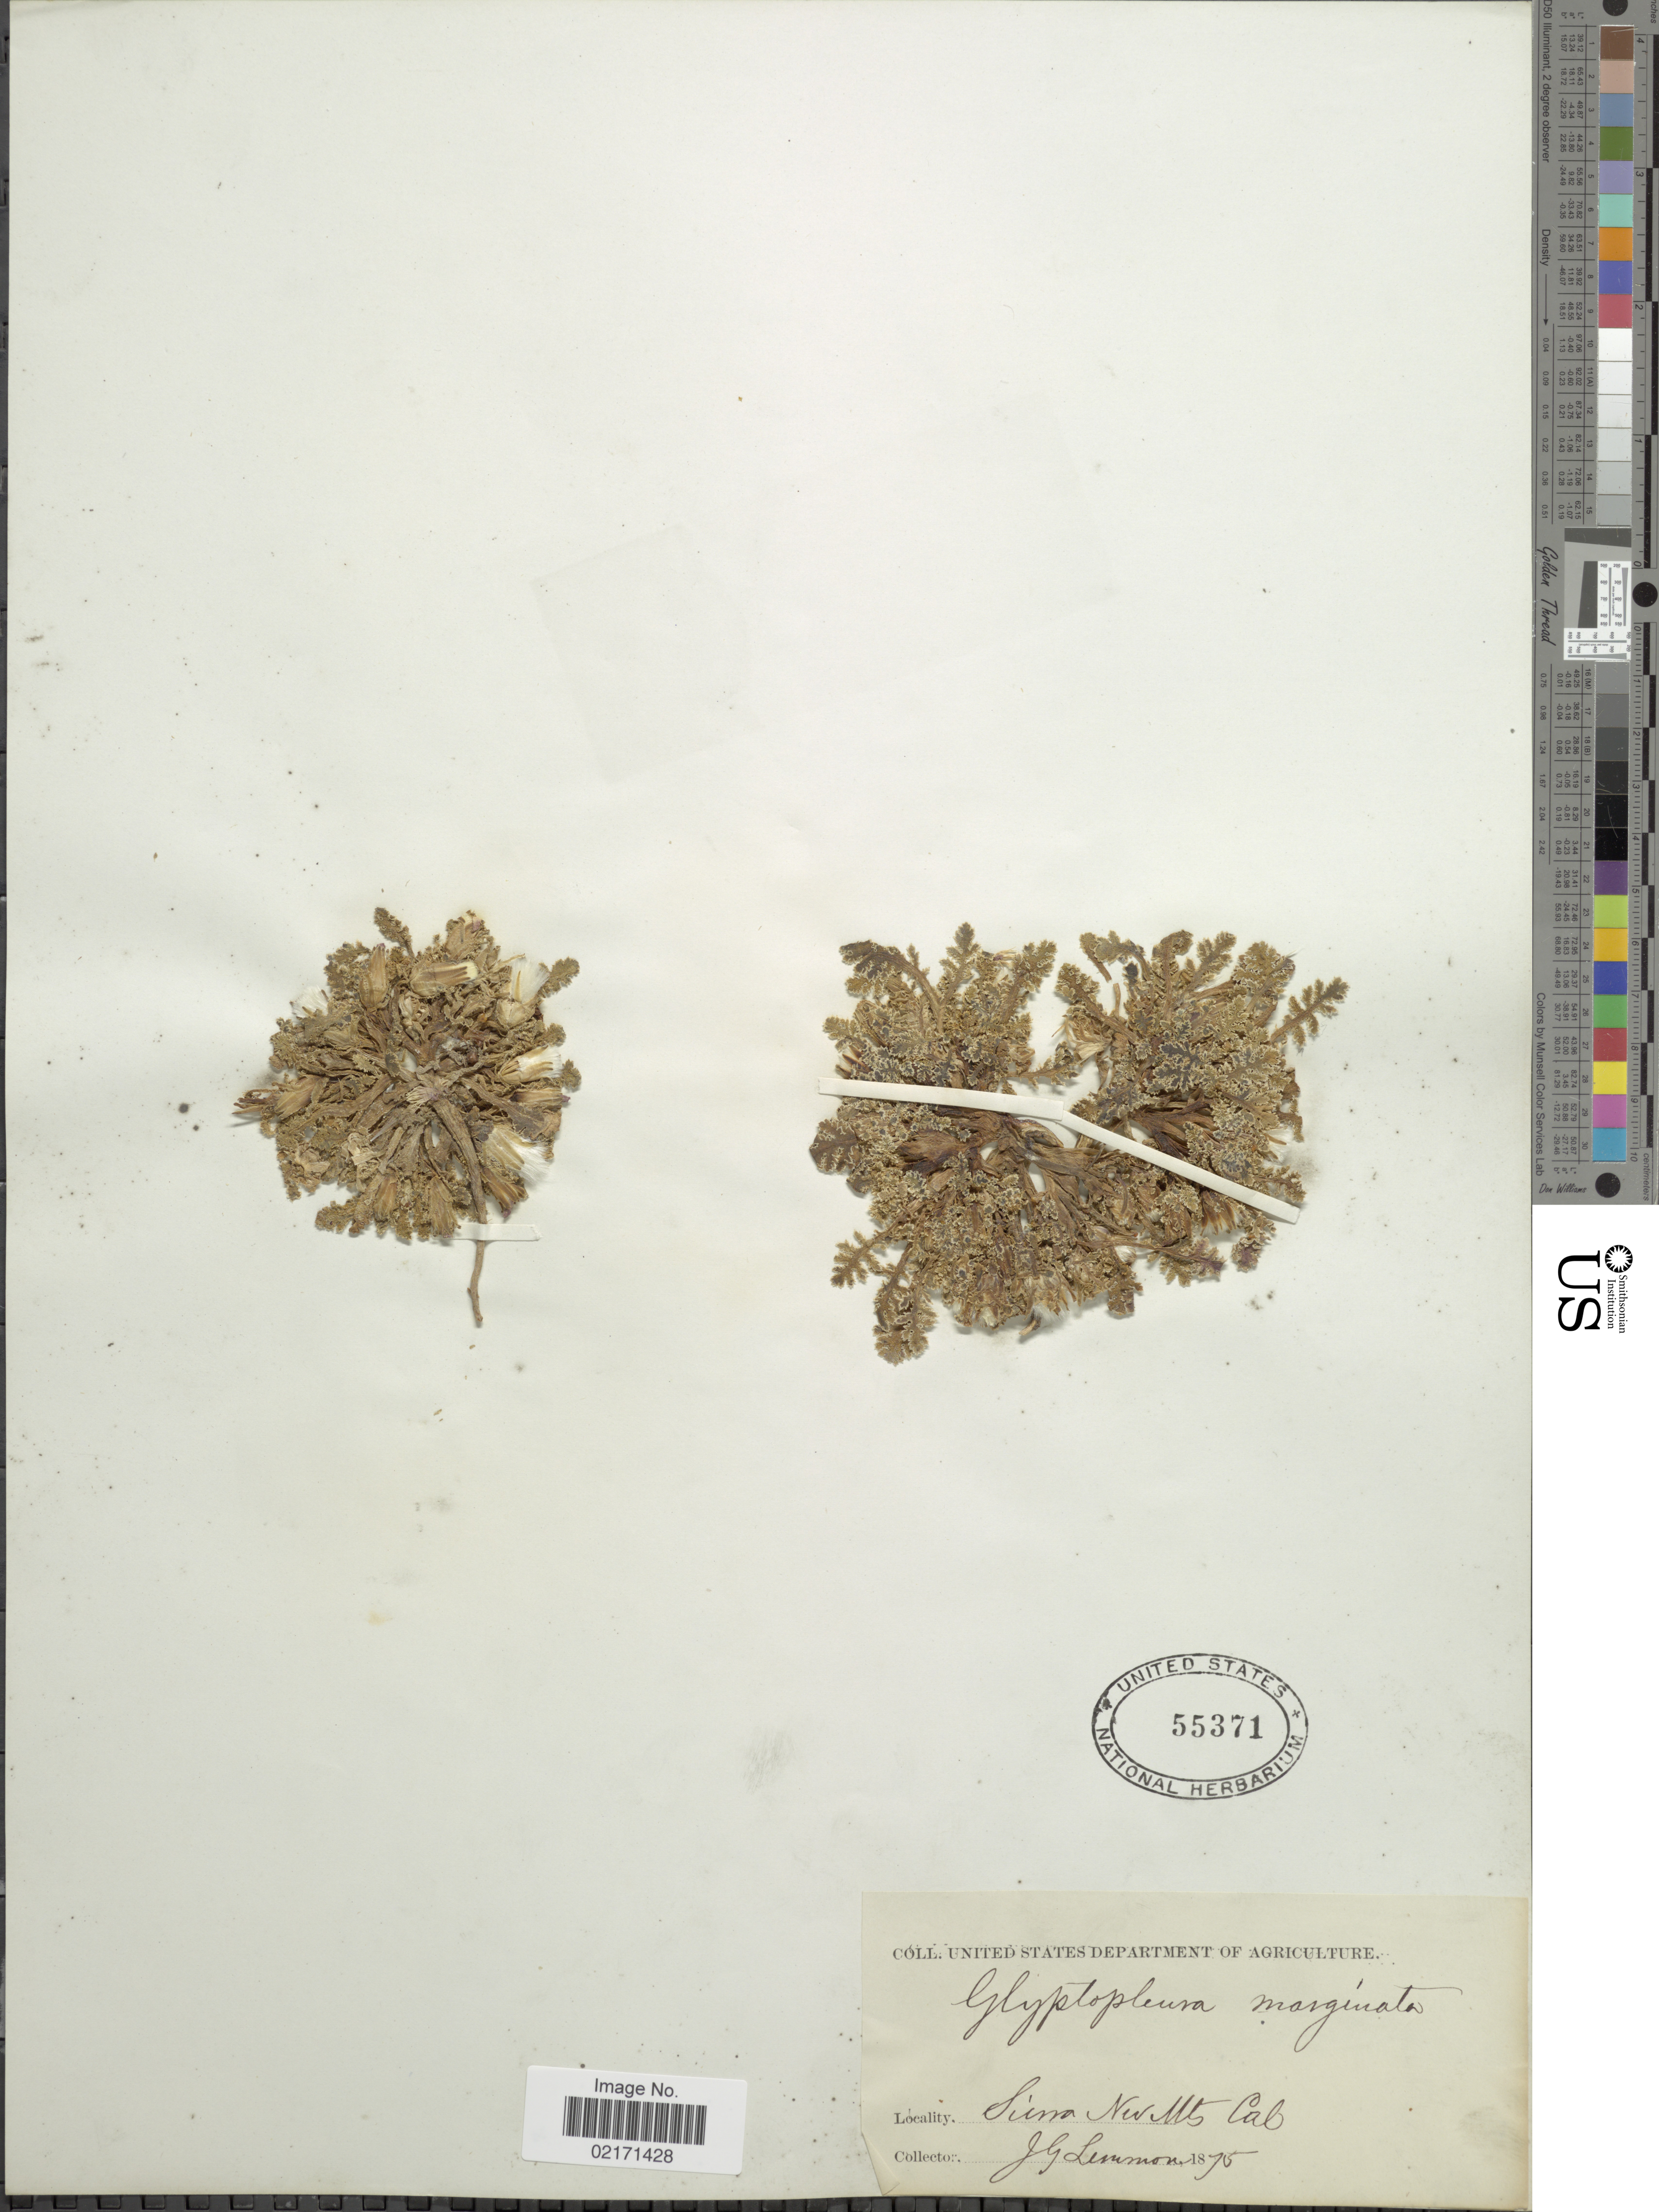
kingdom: Plantae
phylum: Tracheophyta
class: Magnoliopsida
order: Asterales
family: Asteraceae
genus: Glyptopleura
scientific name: Glyptopleura marginata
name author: D.C. Eaton in C. King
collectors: J. Lemmon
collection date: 1875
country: United States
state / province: California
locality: Sierra Nev. Mts Cal.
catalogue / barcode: US 55371